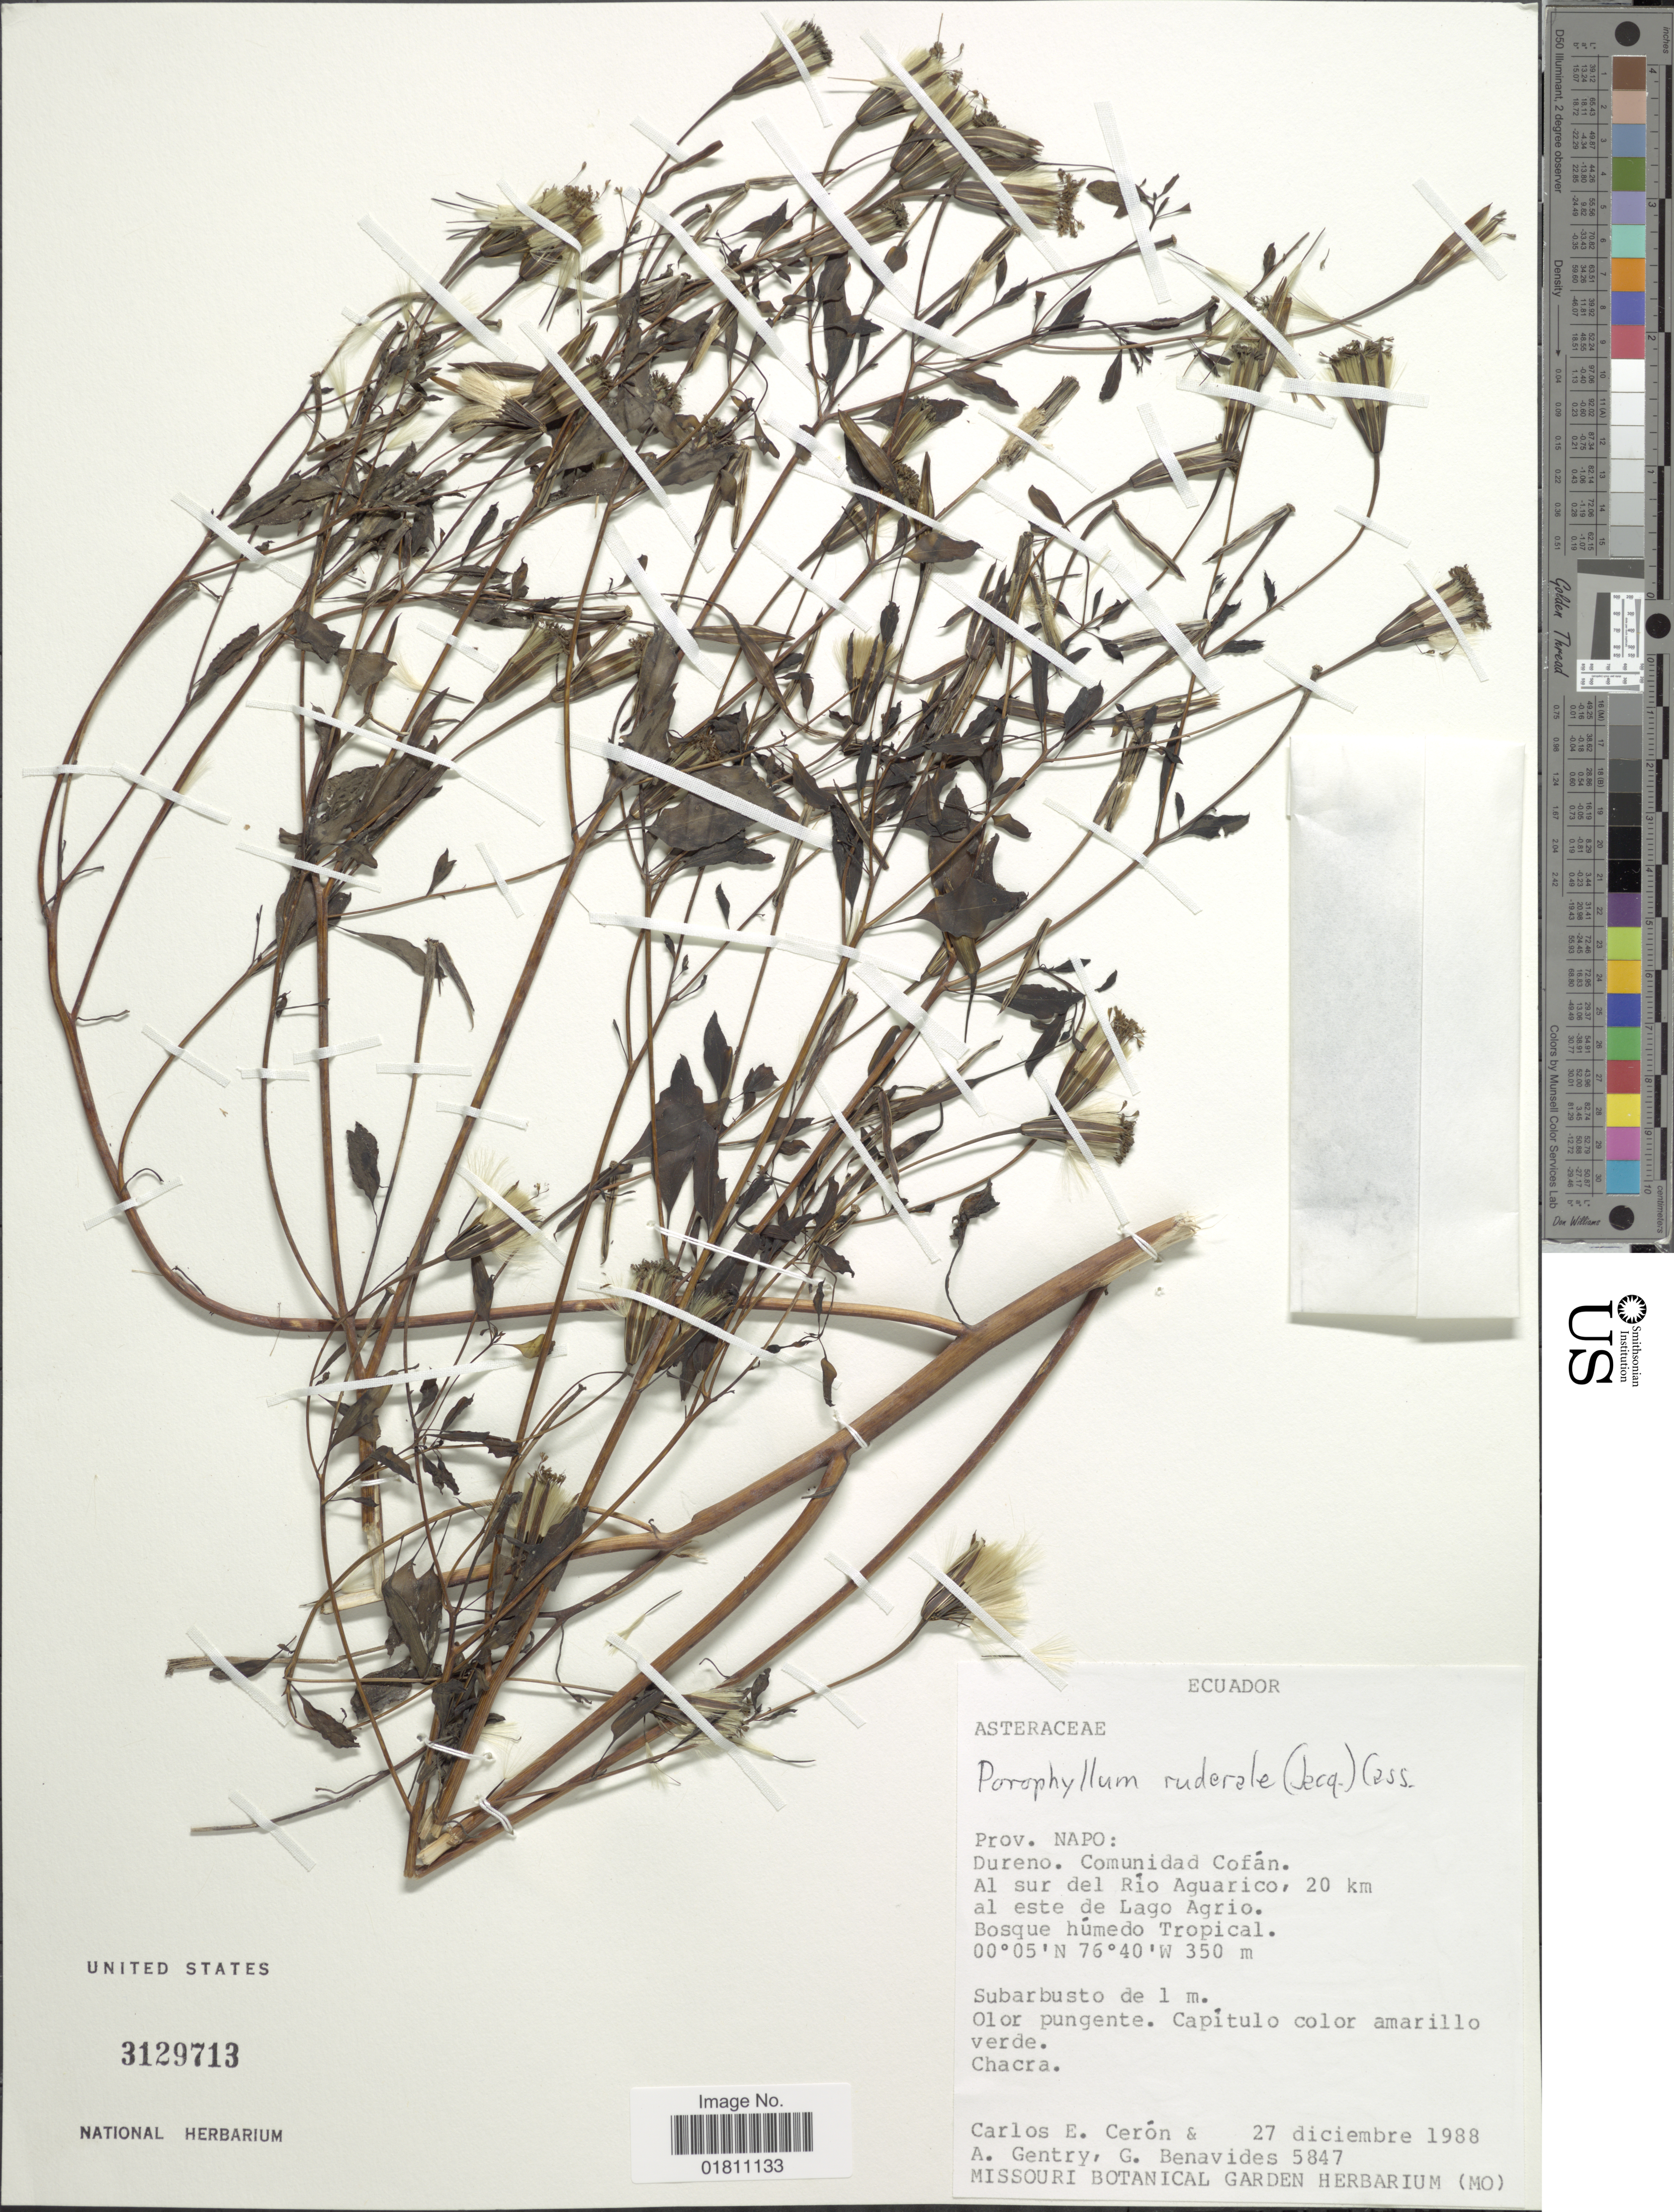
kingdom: Plantae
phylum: Tracheophyta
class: Magnoliopsida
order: Asterales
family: Asteraceae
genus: Porophyllum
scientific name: Porophyllum ruderale subsp. ruderale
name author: (Jacq.) Cass.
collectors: C. E. Cerón M., A. H. Gentry & G. Benavides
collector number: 5847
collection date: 1988-12-27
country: Ecuador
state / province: Napo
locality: Dureno. Comunidad Cofán. Al sur el Río Aguarico, 20 km al este de lago Agrio. Bosque húmedo Tropical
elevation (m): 350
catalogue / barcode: US 3129713